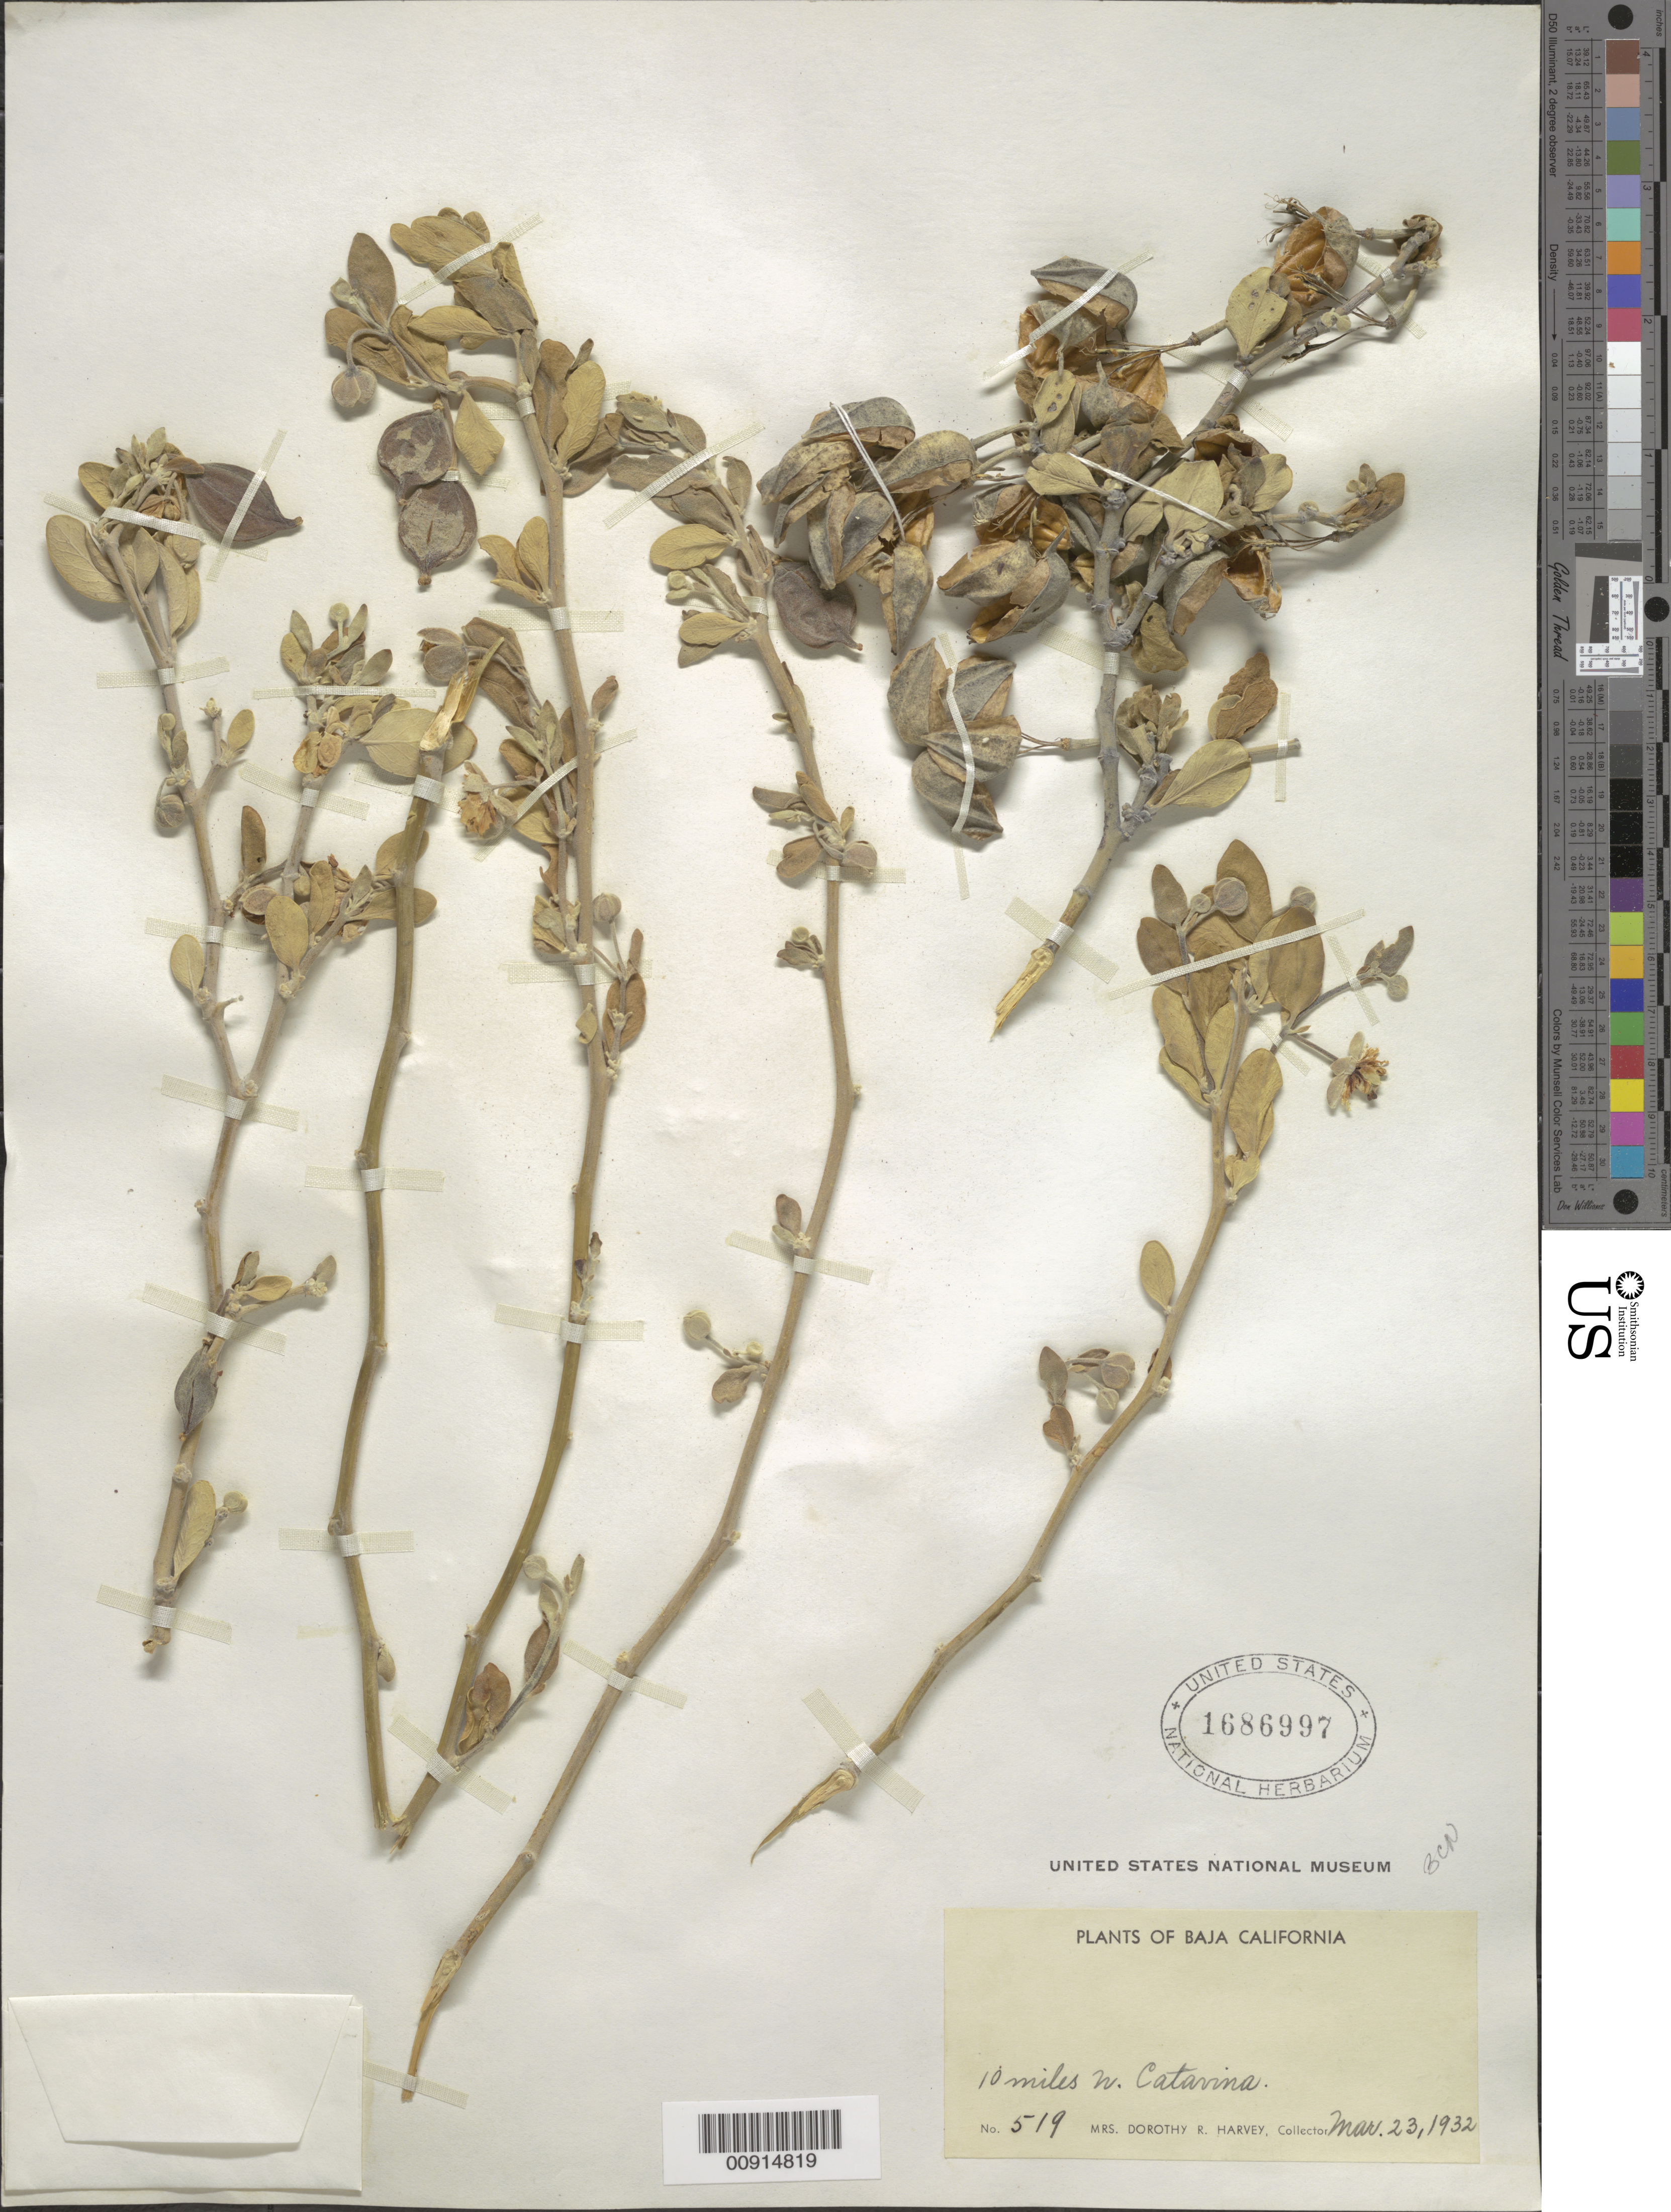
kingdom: Plantae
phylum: Tracheophyta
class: Magnoliopsida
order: Zygophyllales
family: Zygophyllaceae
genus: Viscainoa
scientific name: Viscainoa geniculata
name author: (Kellogg) Greene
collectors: Harvey, Mrs. D. R.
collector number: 519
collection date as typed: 23 Mar 1932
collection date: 1932-03-23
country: Mexico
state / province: Baja California Norte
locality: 10 miles W Catavina, Baja California.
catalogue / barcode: US 1686997